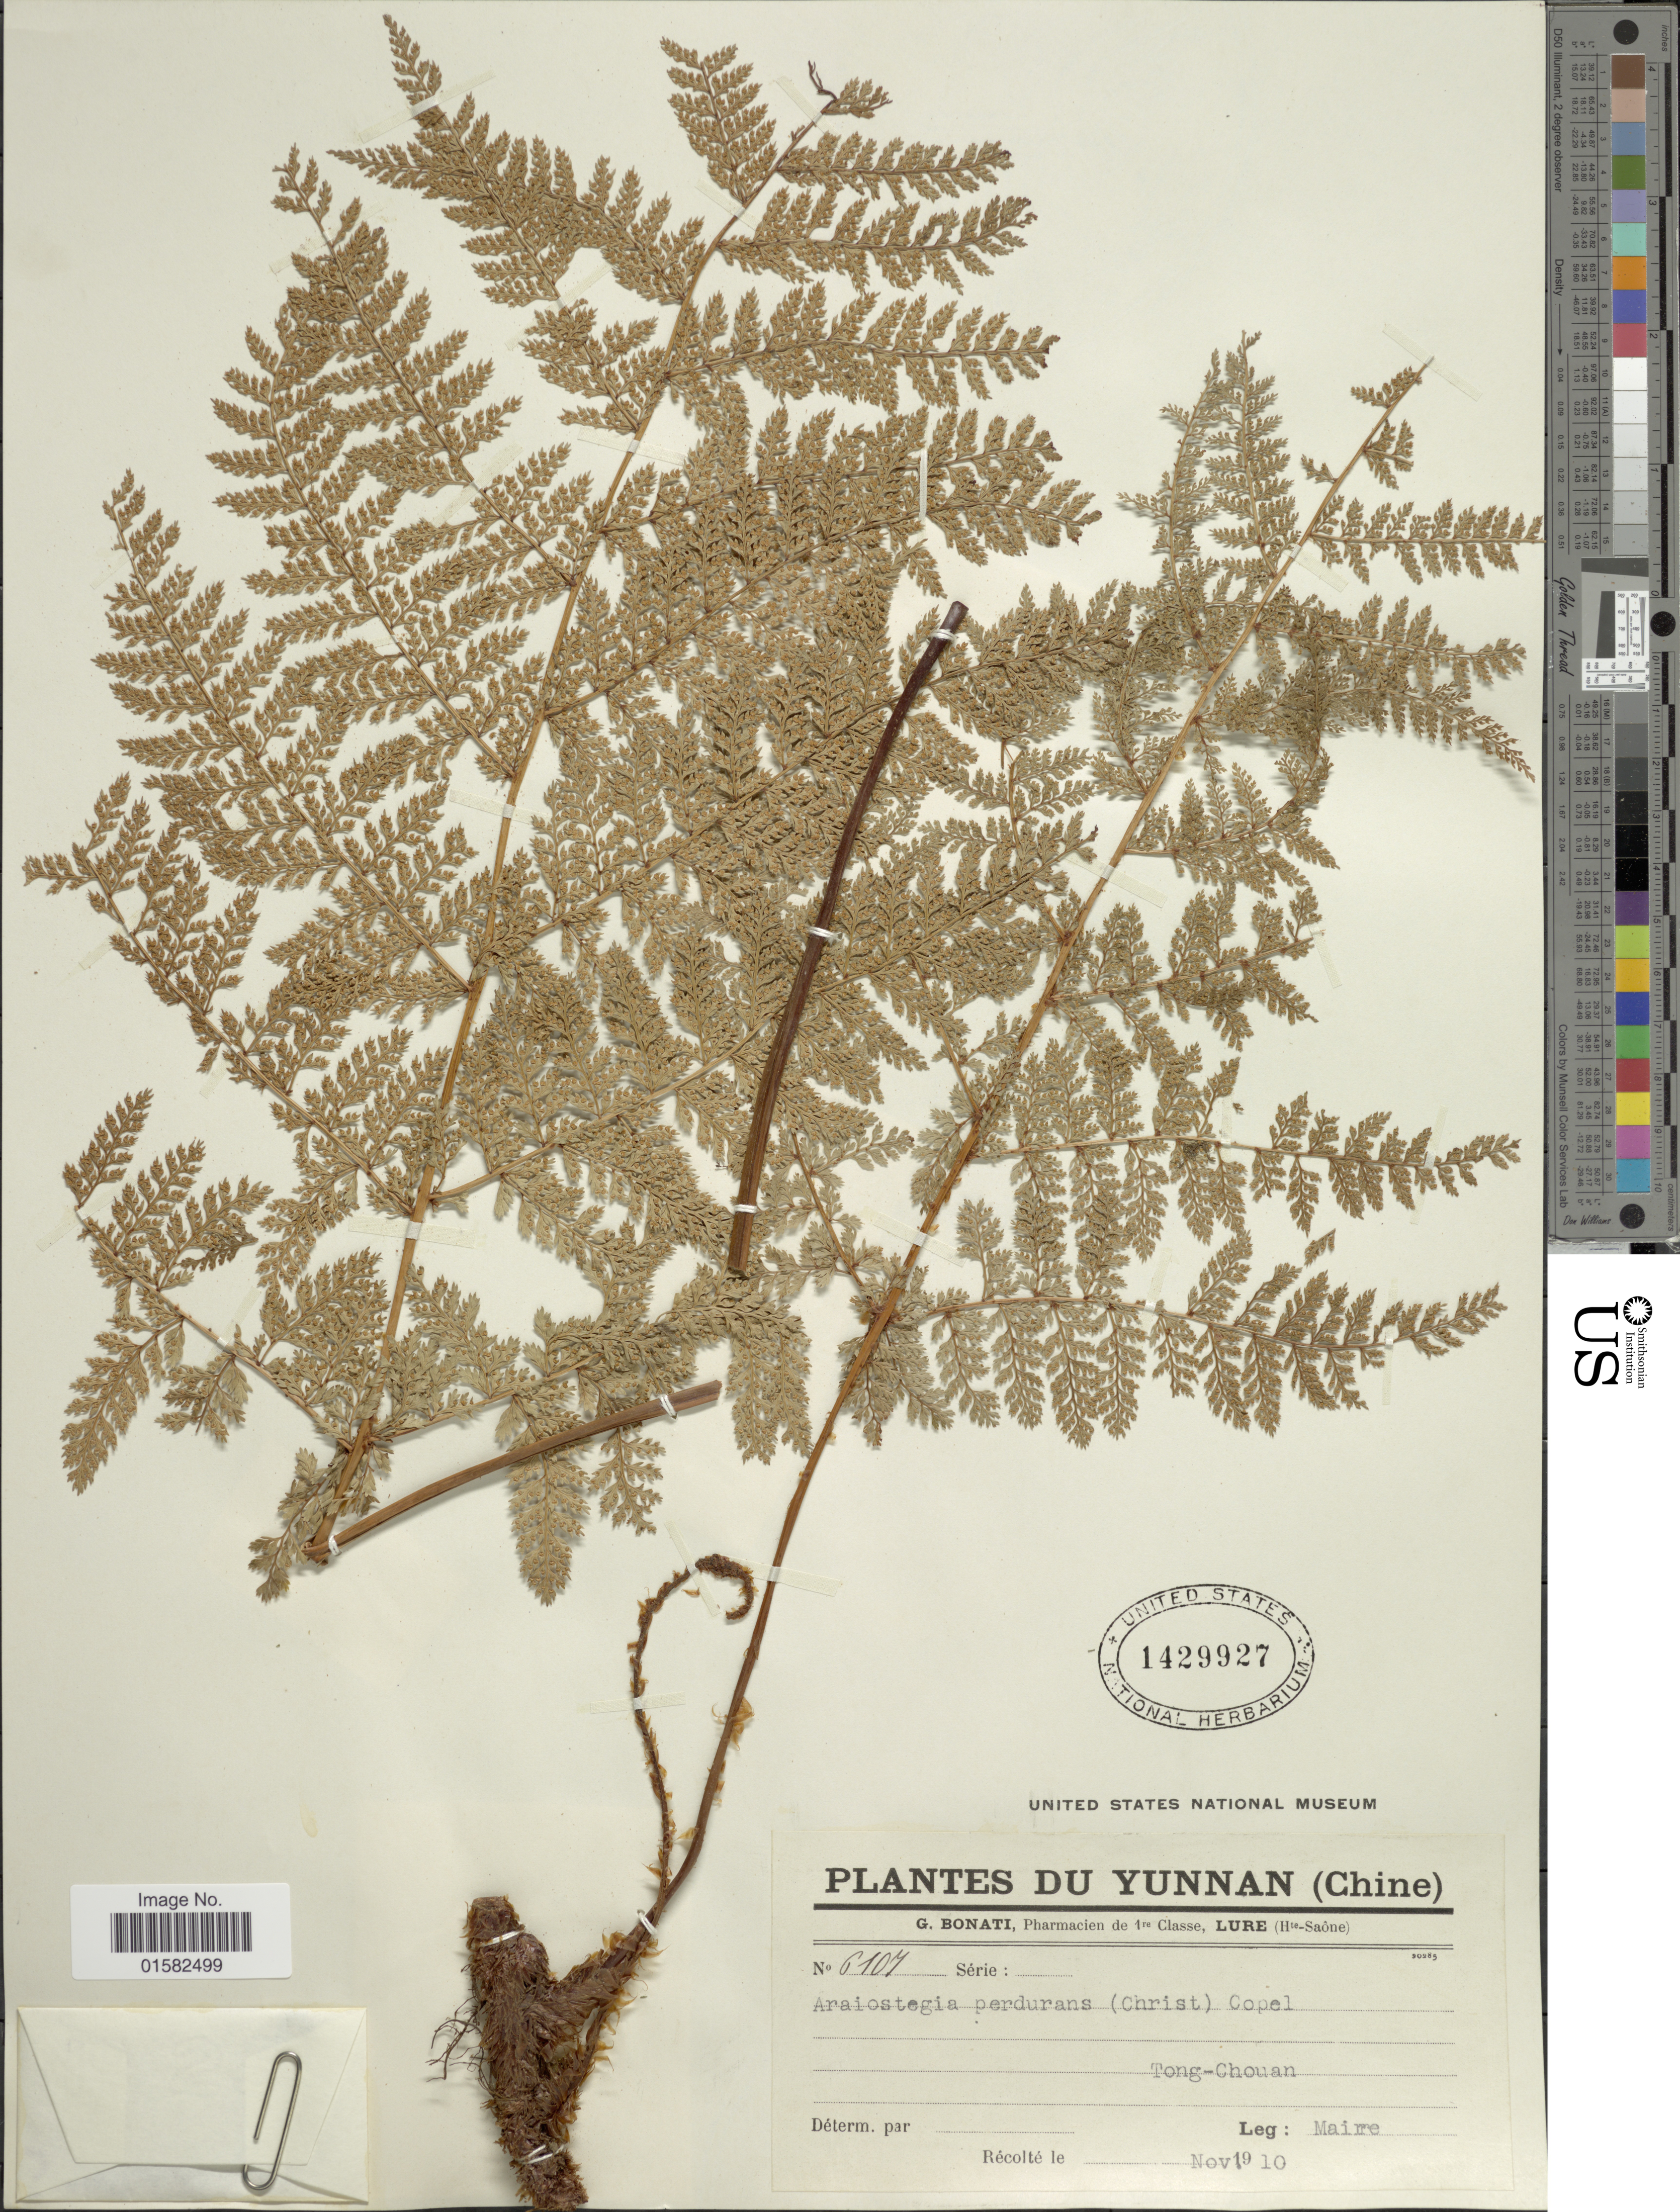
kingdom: Plantae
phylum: Tracheophyta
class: Polypodiopsida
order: Polypodiales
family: Davalliaceae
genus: Araiostegiella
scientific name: Araiostegiella perdurans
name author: (Christ) M. Kato & Tsutsumi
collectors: Maire, --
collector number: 6107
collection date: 1910-11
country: China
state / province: Yunnan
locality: Tong Chouan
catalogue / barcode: US 1429927